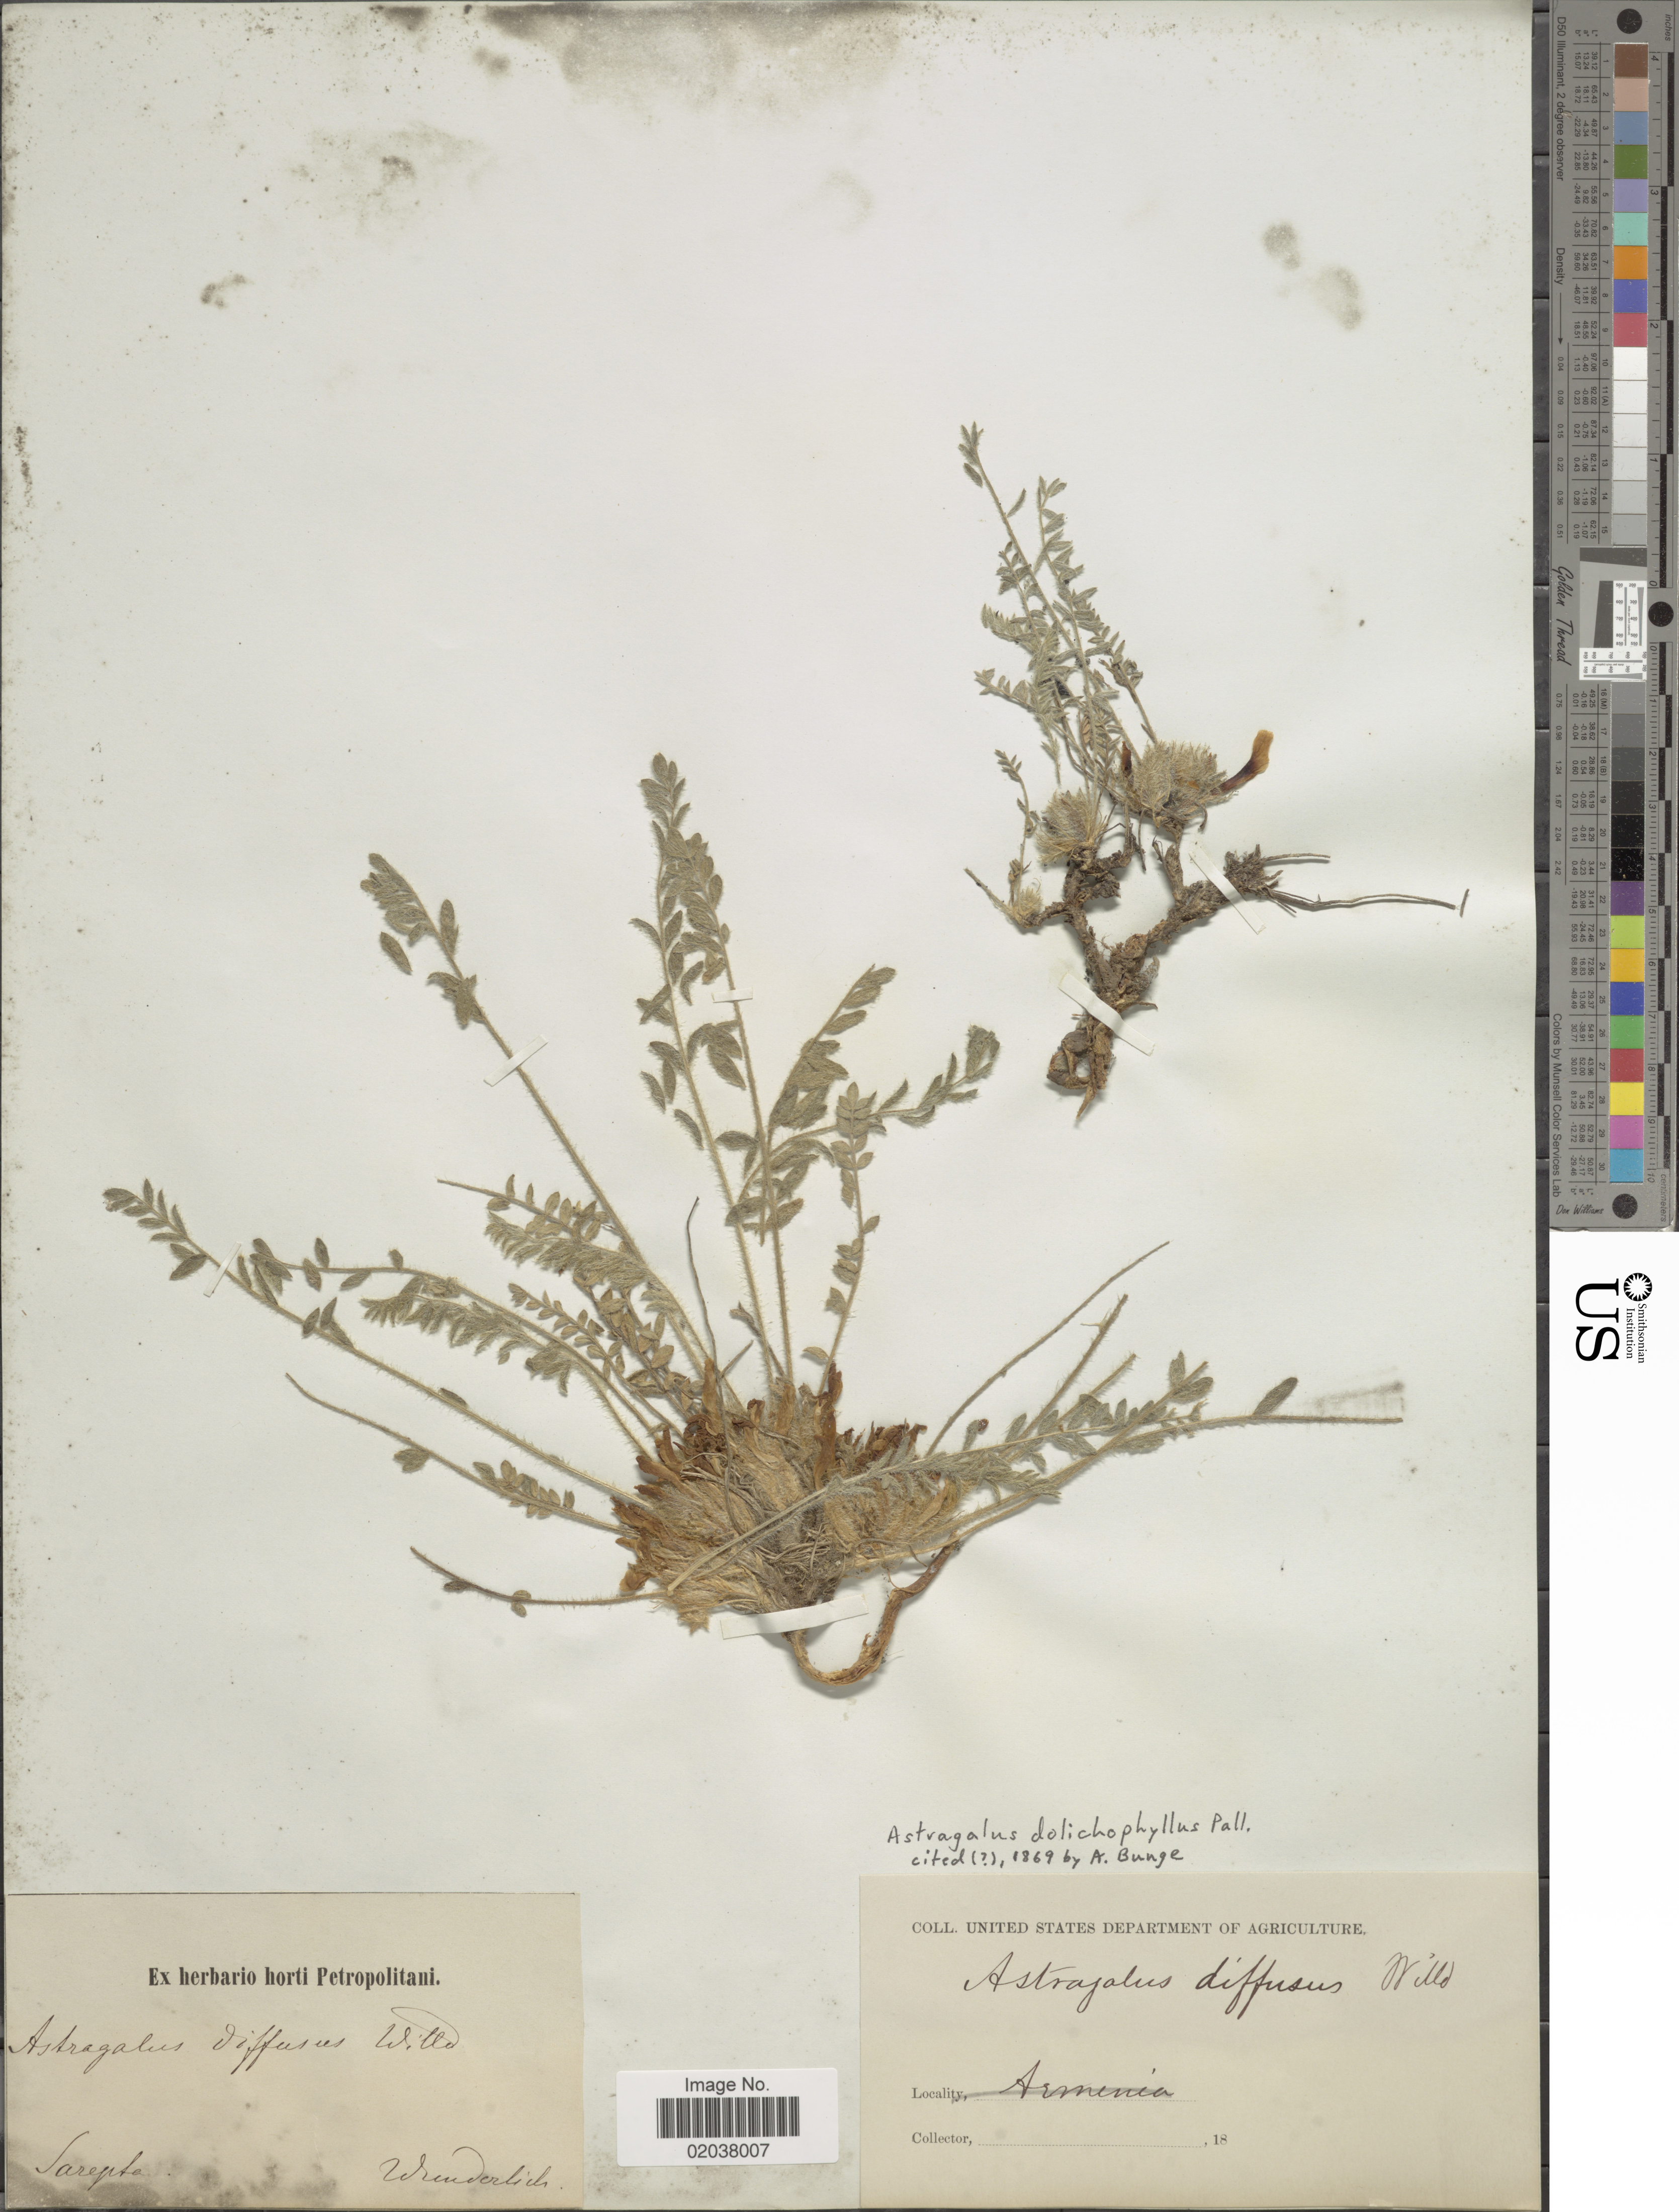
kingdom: Plantae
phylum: Tracheophyta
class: Magnoliopsida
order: Fabales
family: Fabaceae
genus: Astragalus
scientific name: Astragalus dolichophyllus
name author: Pall.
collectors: Wunderlich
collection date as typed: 18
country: Russian Federation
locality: Sarepta [recorded as Lebanon, more likely Russia]